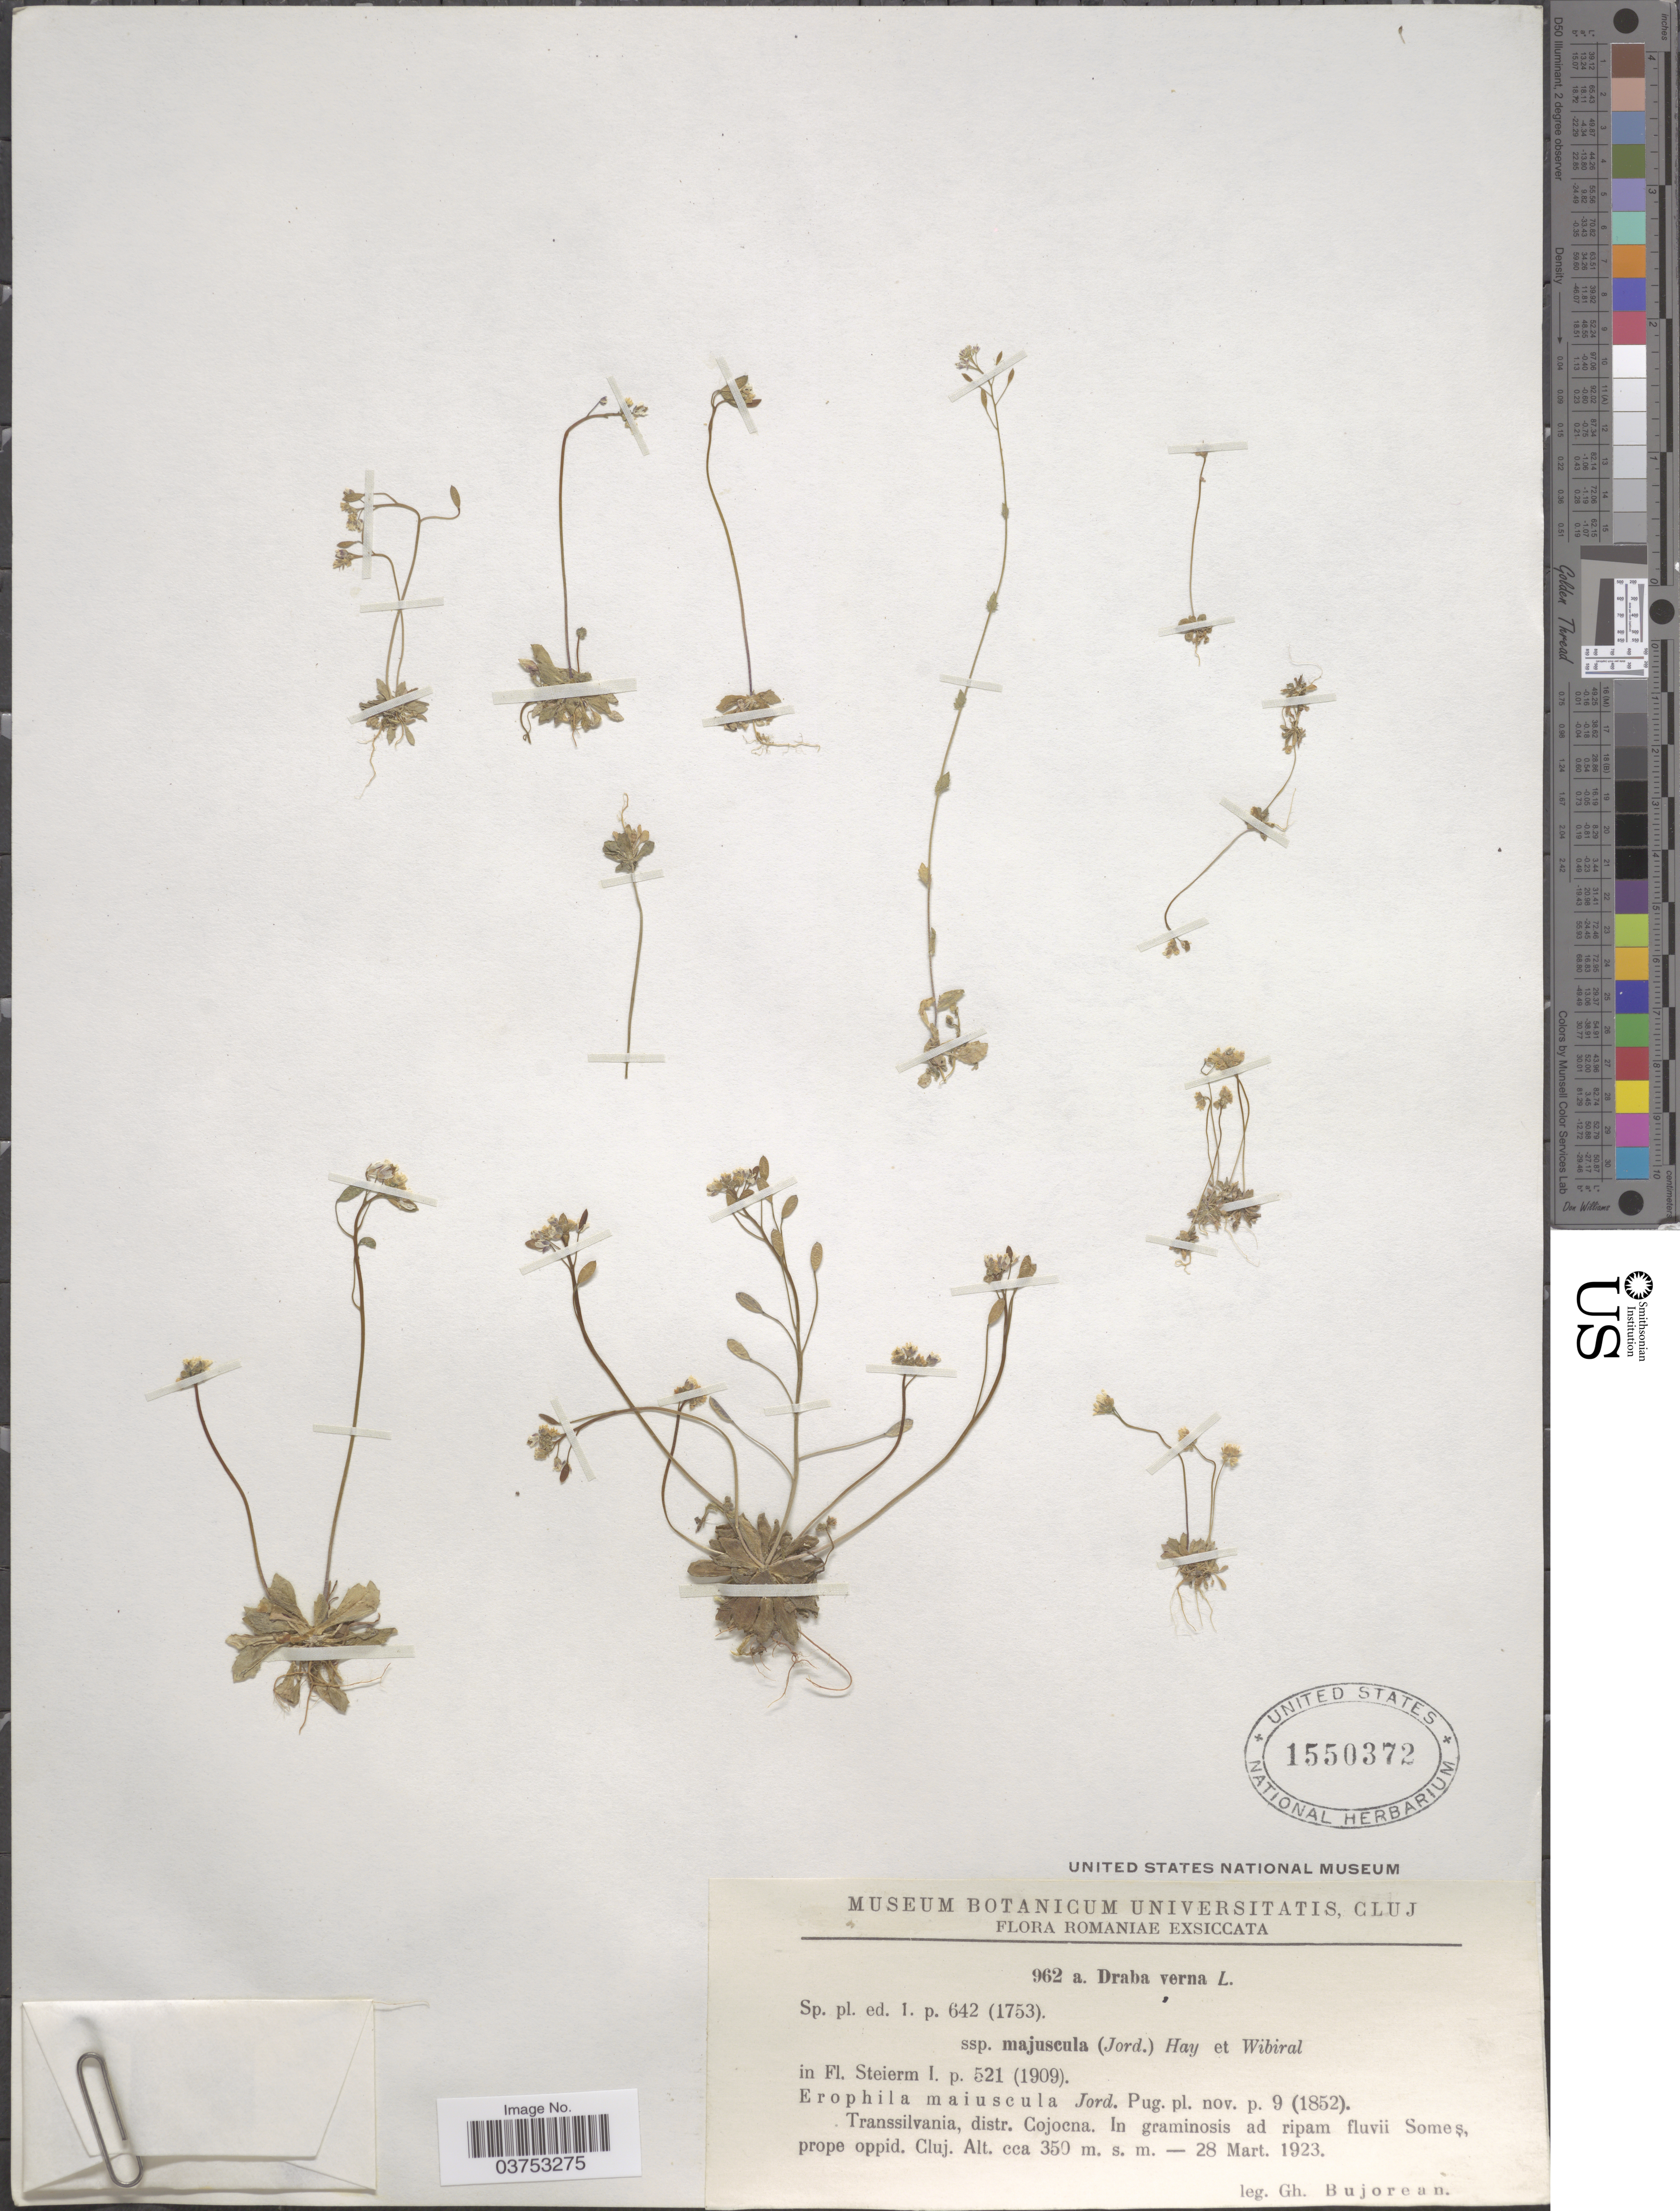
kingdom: Plantae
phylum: Tracheophyta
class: Magnoliopsida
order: Brassicales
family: Brassicaceae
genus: Draba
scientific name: Draba verna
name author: L.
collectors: G. Bujorean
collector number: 962a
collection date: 1923-03-28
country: Romania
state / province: Cluj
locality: Romaniae. Transsilvania, distr. Cojocna. In graminosis ad ripam fluvii Someş, prope oppid. Cluj.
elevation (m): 350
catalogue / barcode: US 1550372